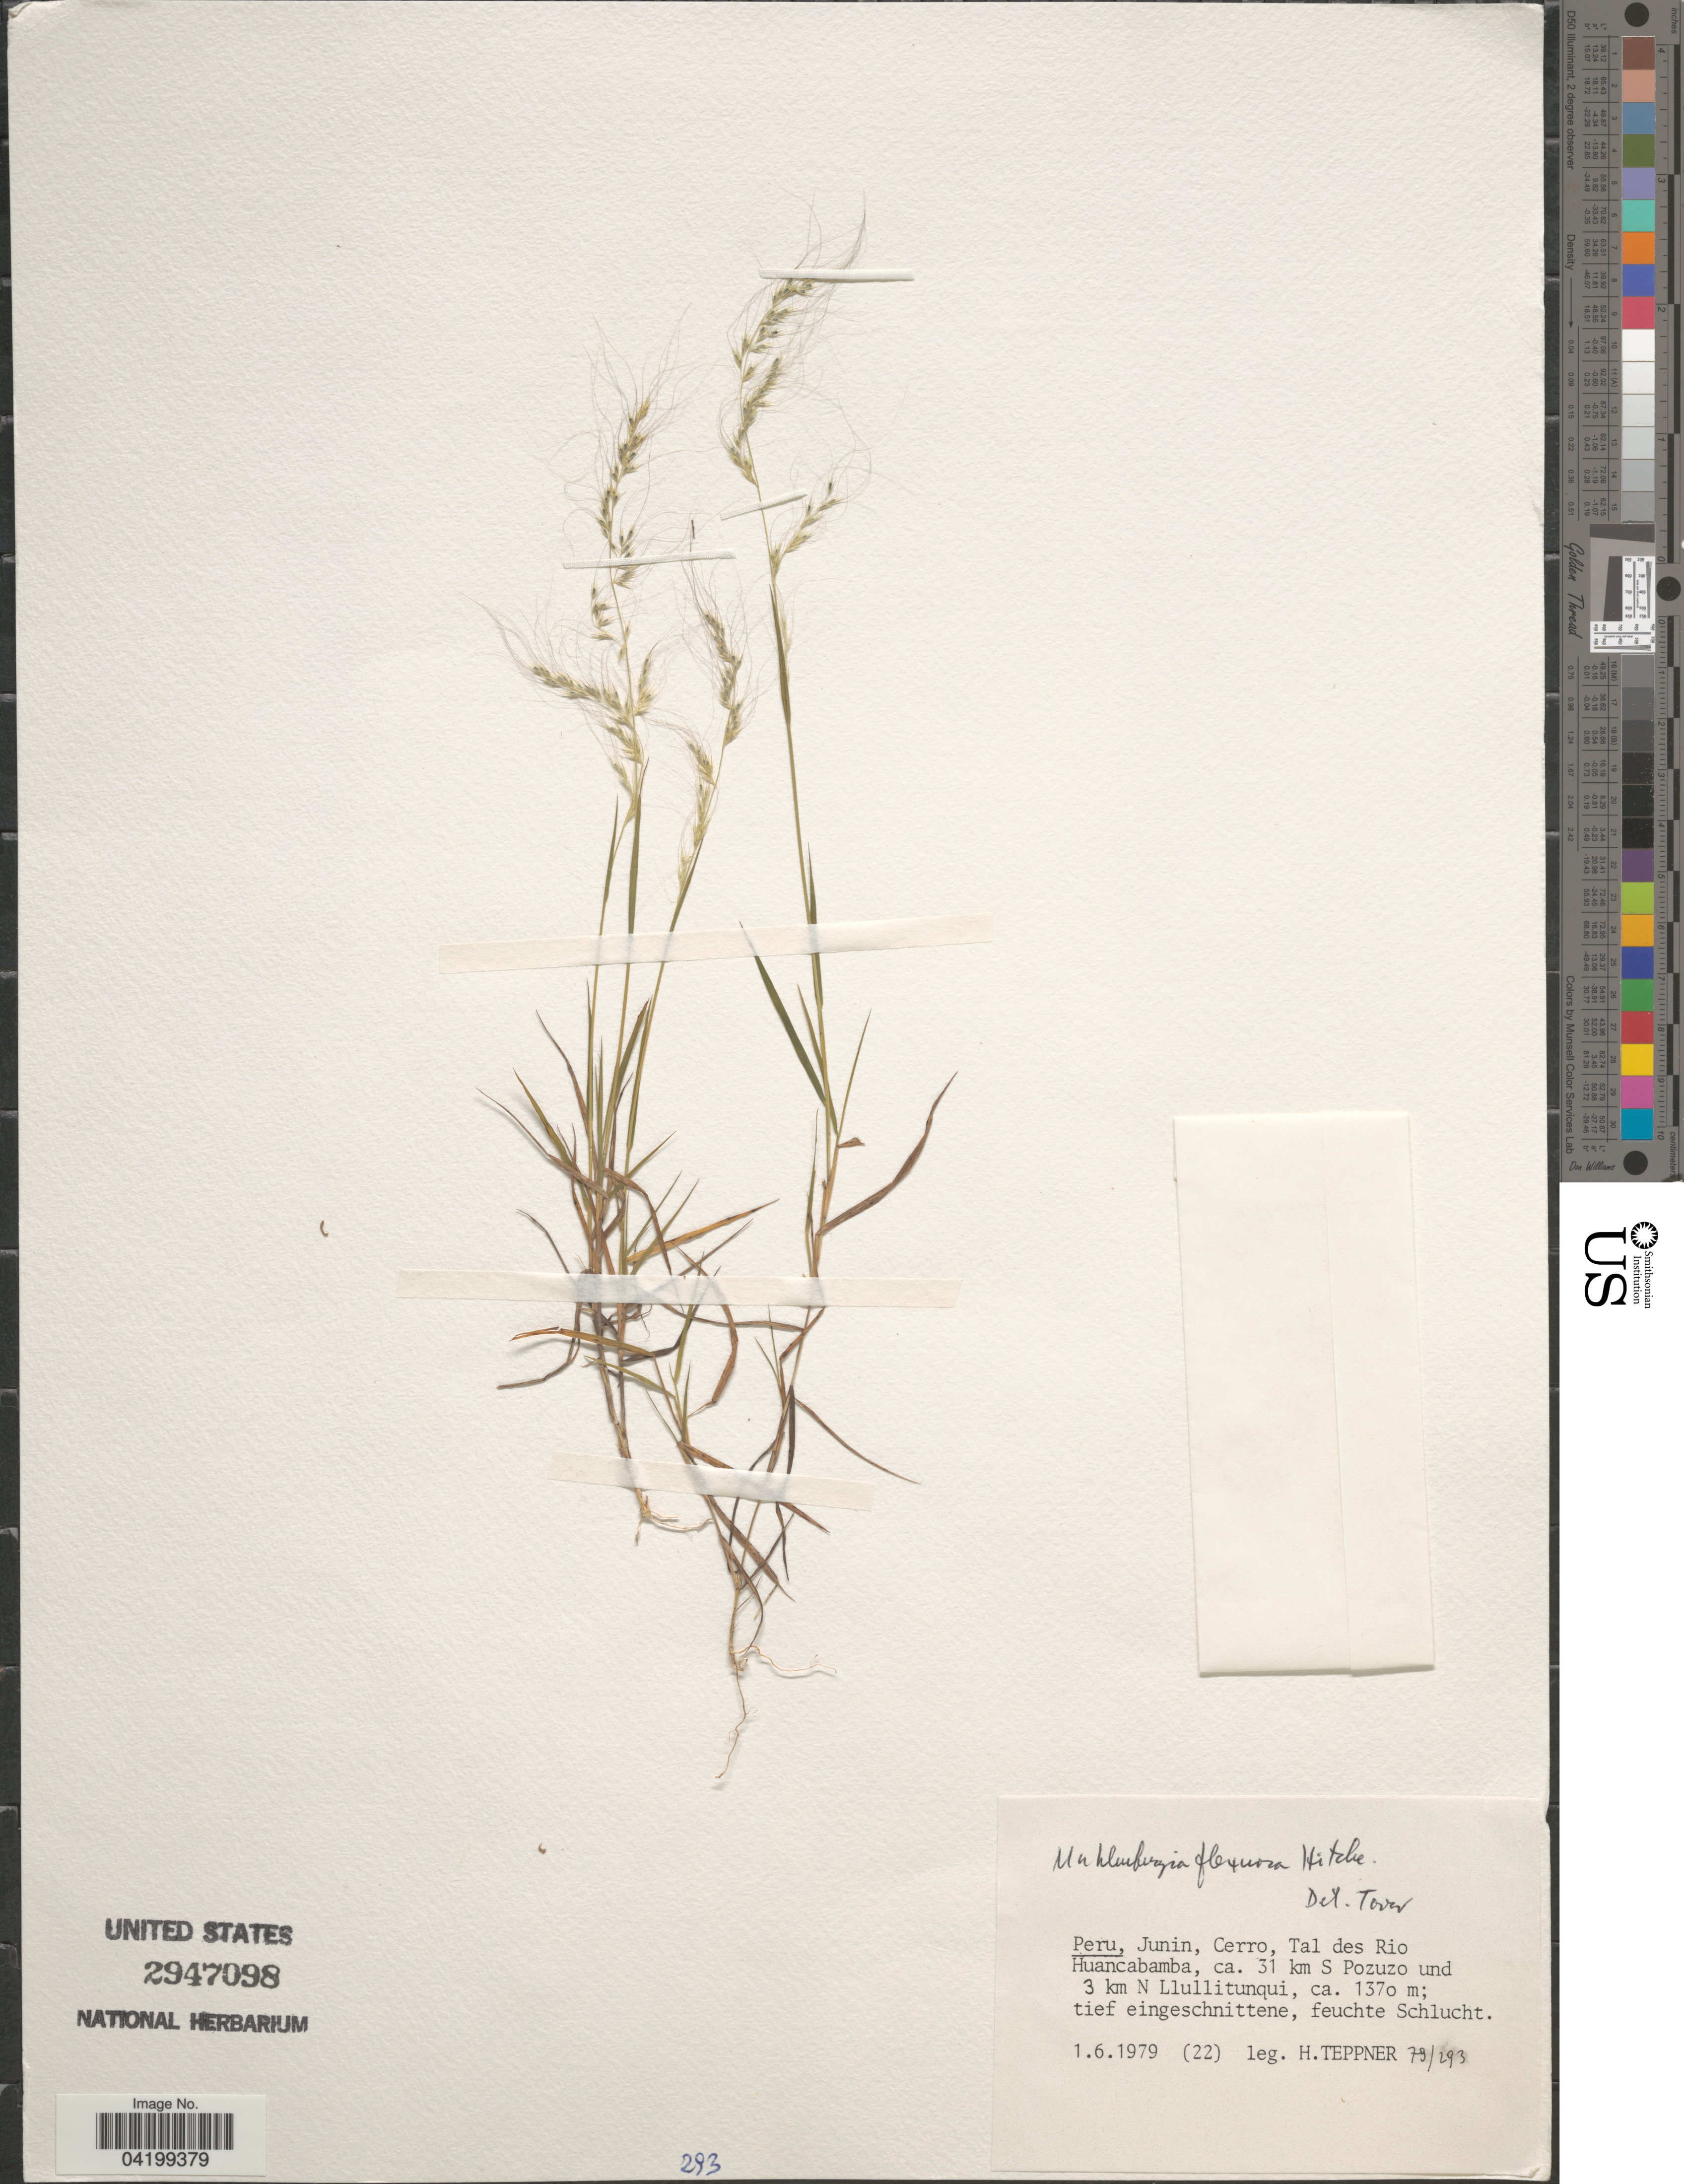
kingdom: Plantae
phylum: Tracheophyta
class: Liliopsida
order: Poales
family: Poaceae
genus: Muhlenbergia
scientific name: Muhlenbergia flexuosa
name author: Hitchc.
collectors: H. Teppner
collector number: (22)/79/293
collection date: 1979-06-01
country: Peru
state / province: Junin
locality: Cerro, Tal des Rio Huancabamba, ca. 31 km S Pozuzo und 3 km N Llullitunqui.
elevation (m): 1370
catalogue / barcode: US 2947098